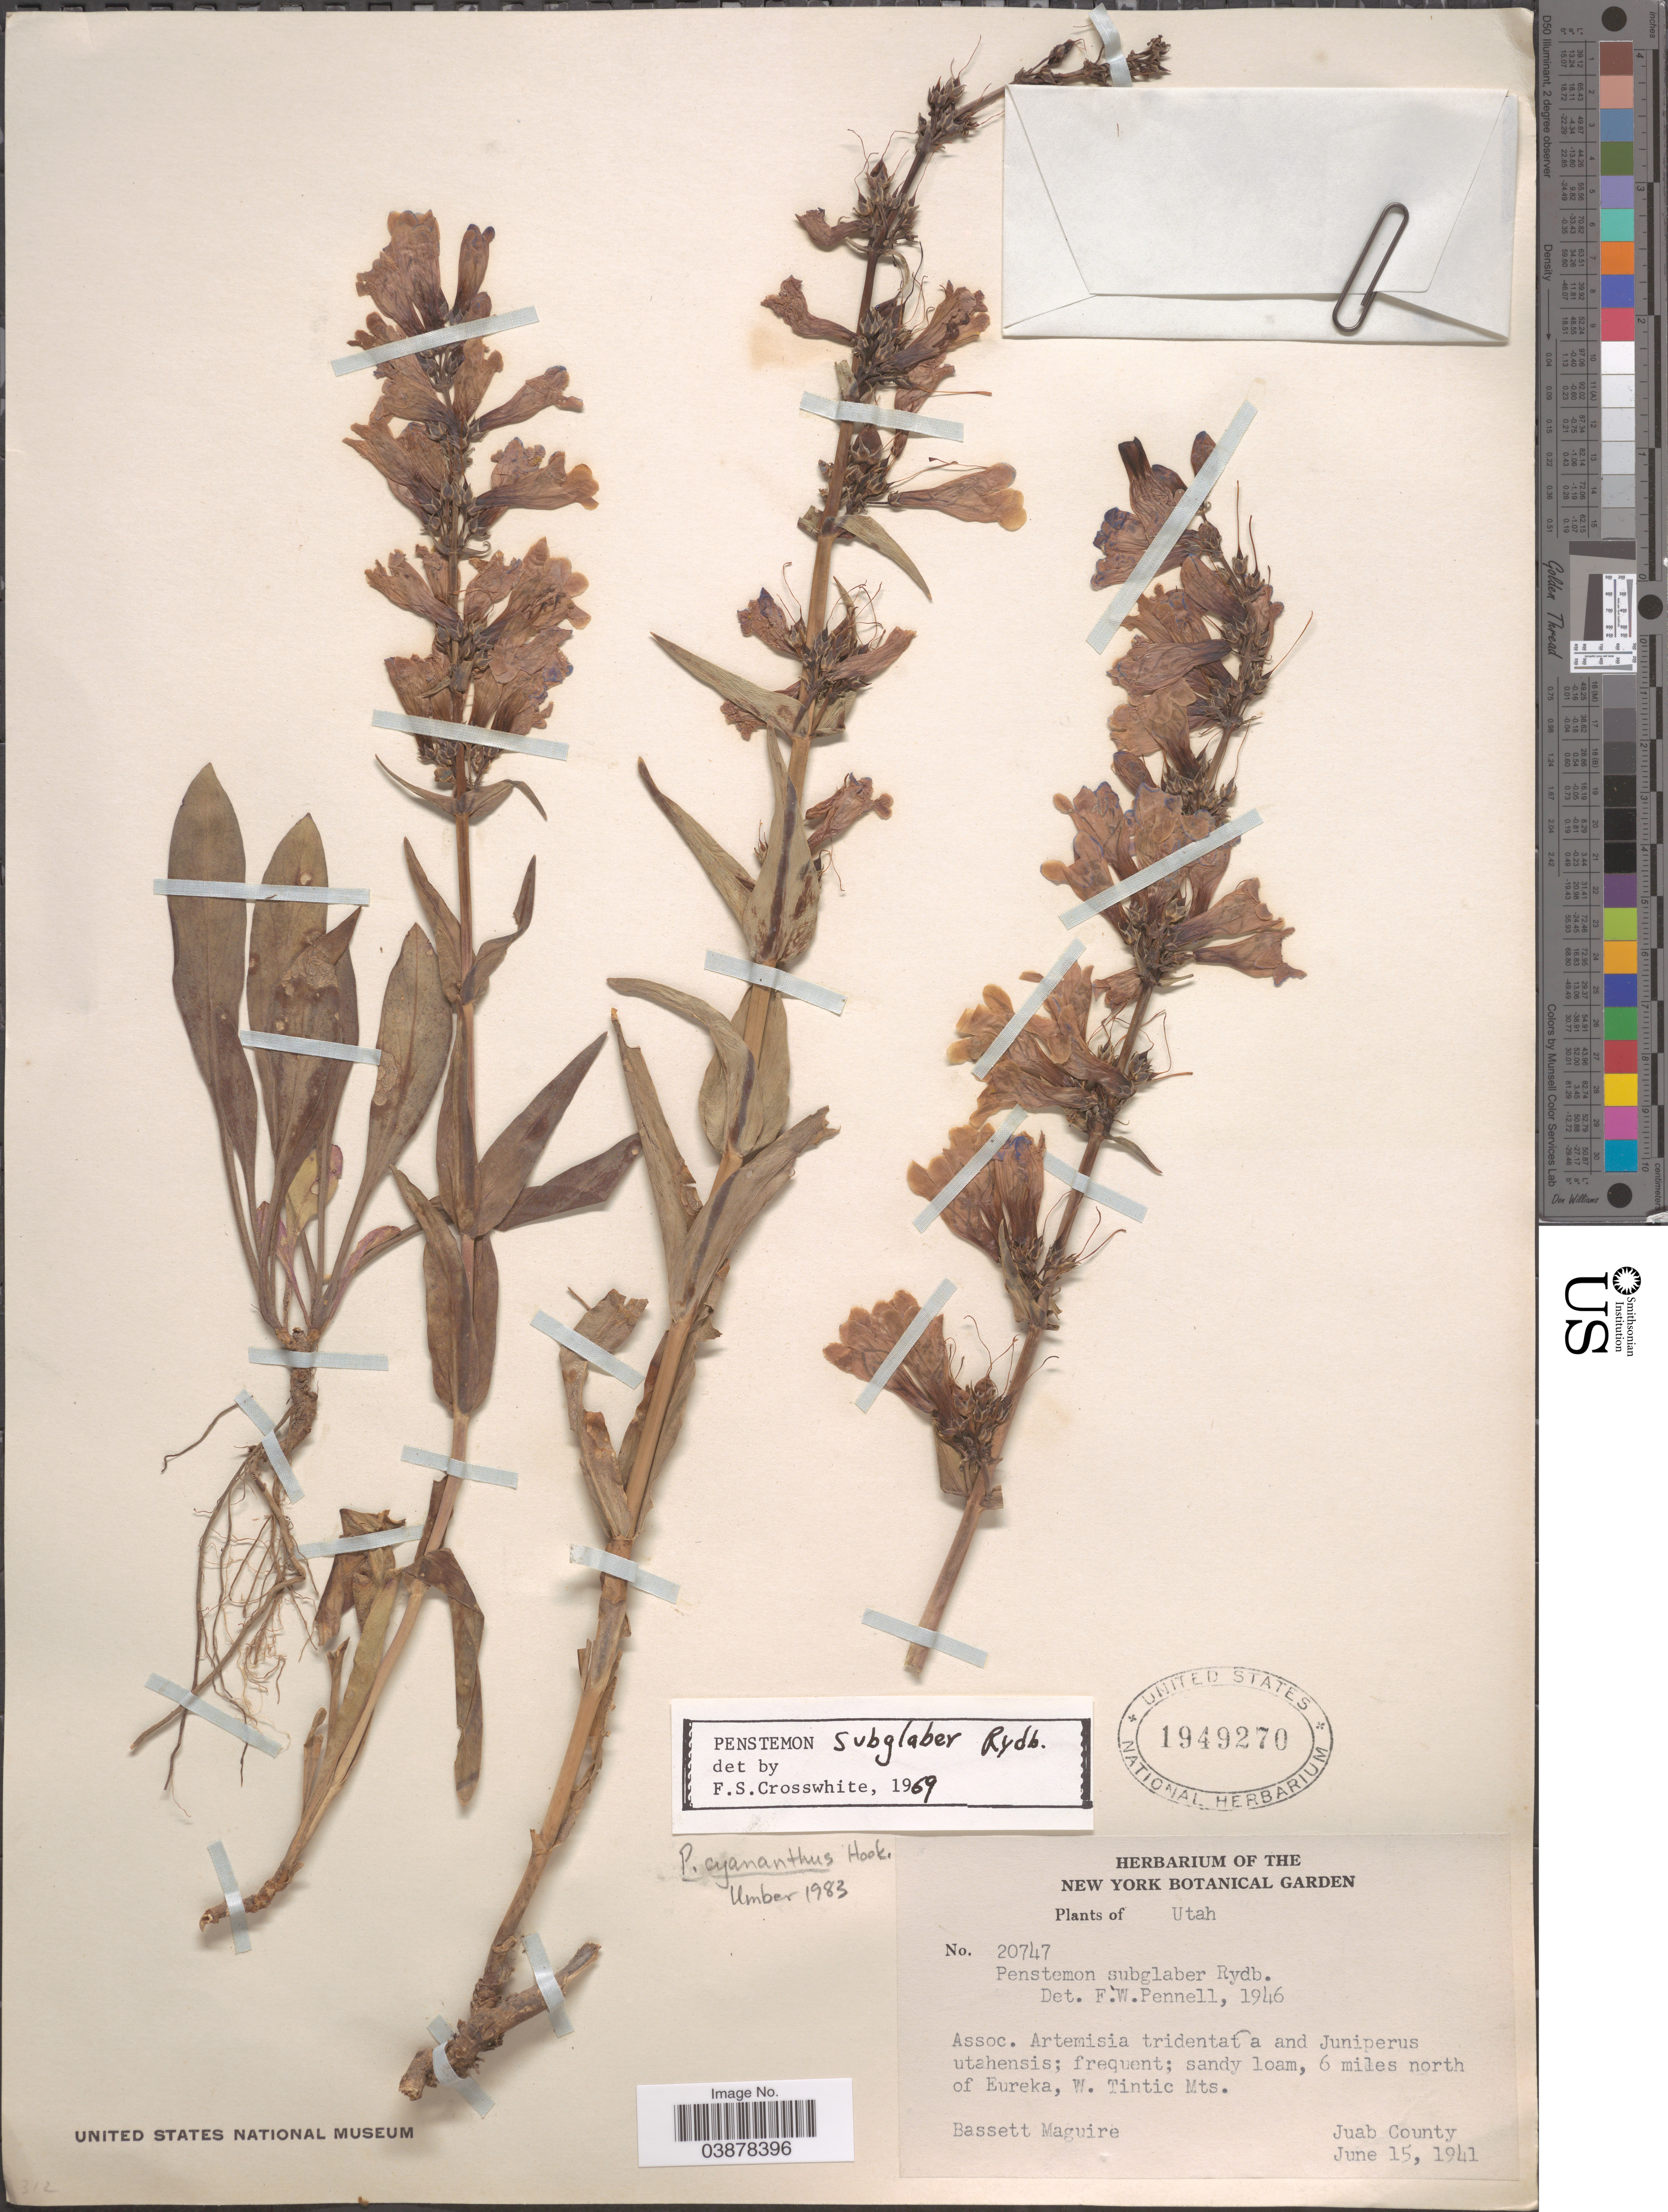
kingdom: Plantae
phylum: Tracheophyta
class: Magnoliopsida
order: Lamiales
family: Plantaginaceae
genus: Penstemon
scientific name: Penstemon subglaber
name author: Rydb.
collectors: B. Maguire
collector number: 20747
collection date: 1941-06-15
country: United States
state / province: Utah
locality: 6 miles north of Eureka, W. Tintic Mts. Juab County.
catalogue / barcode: US 1949270